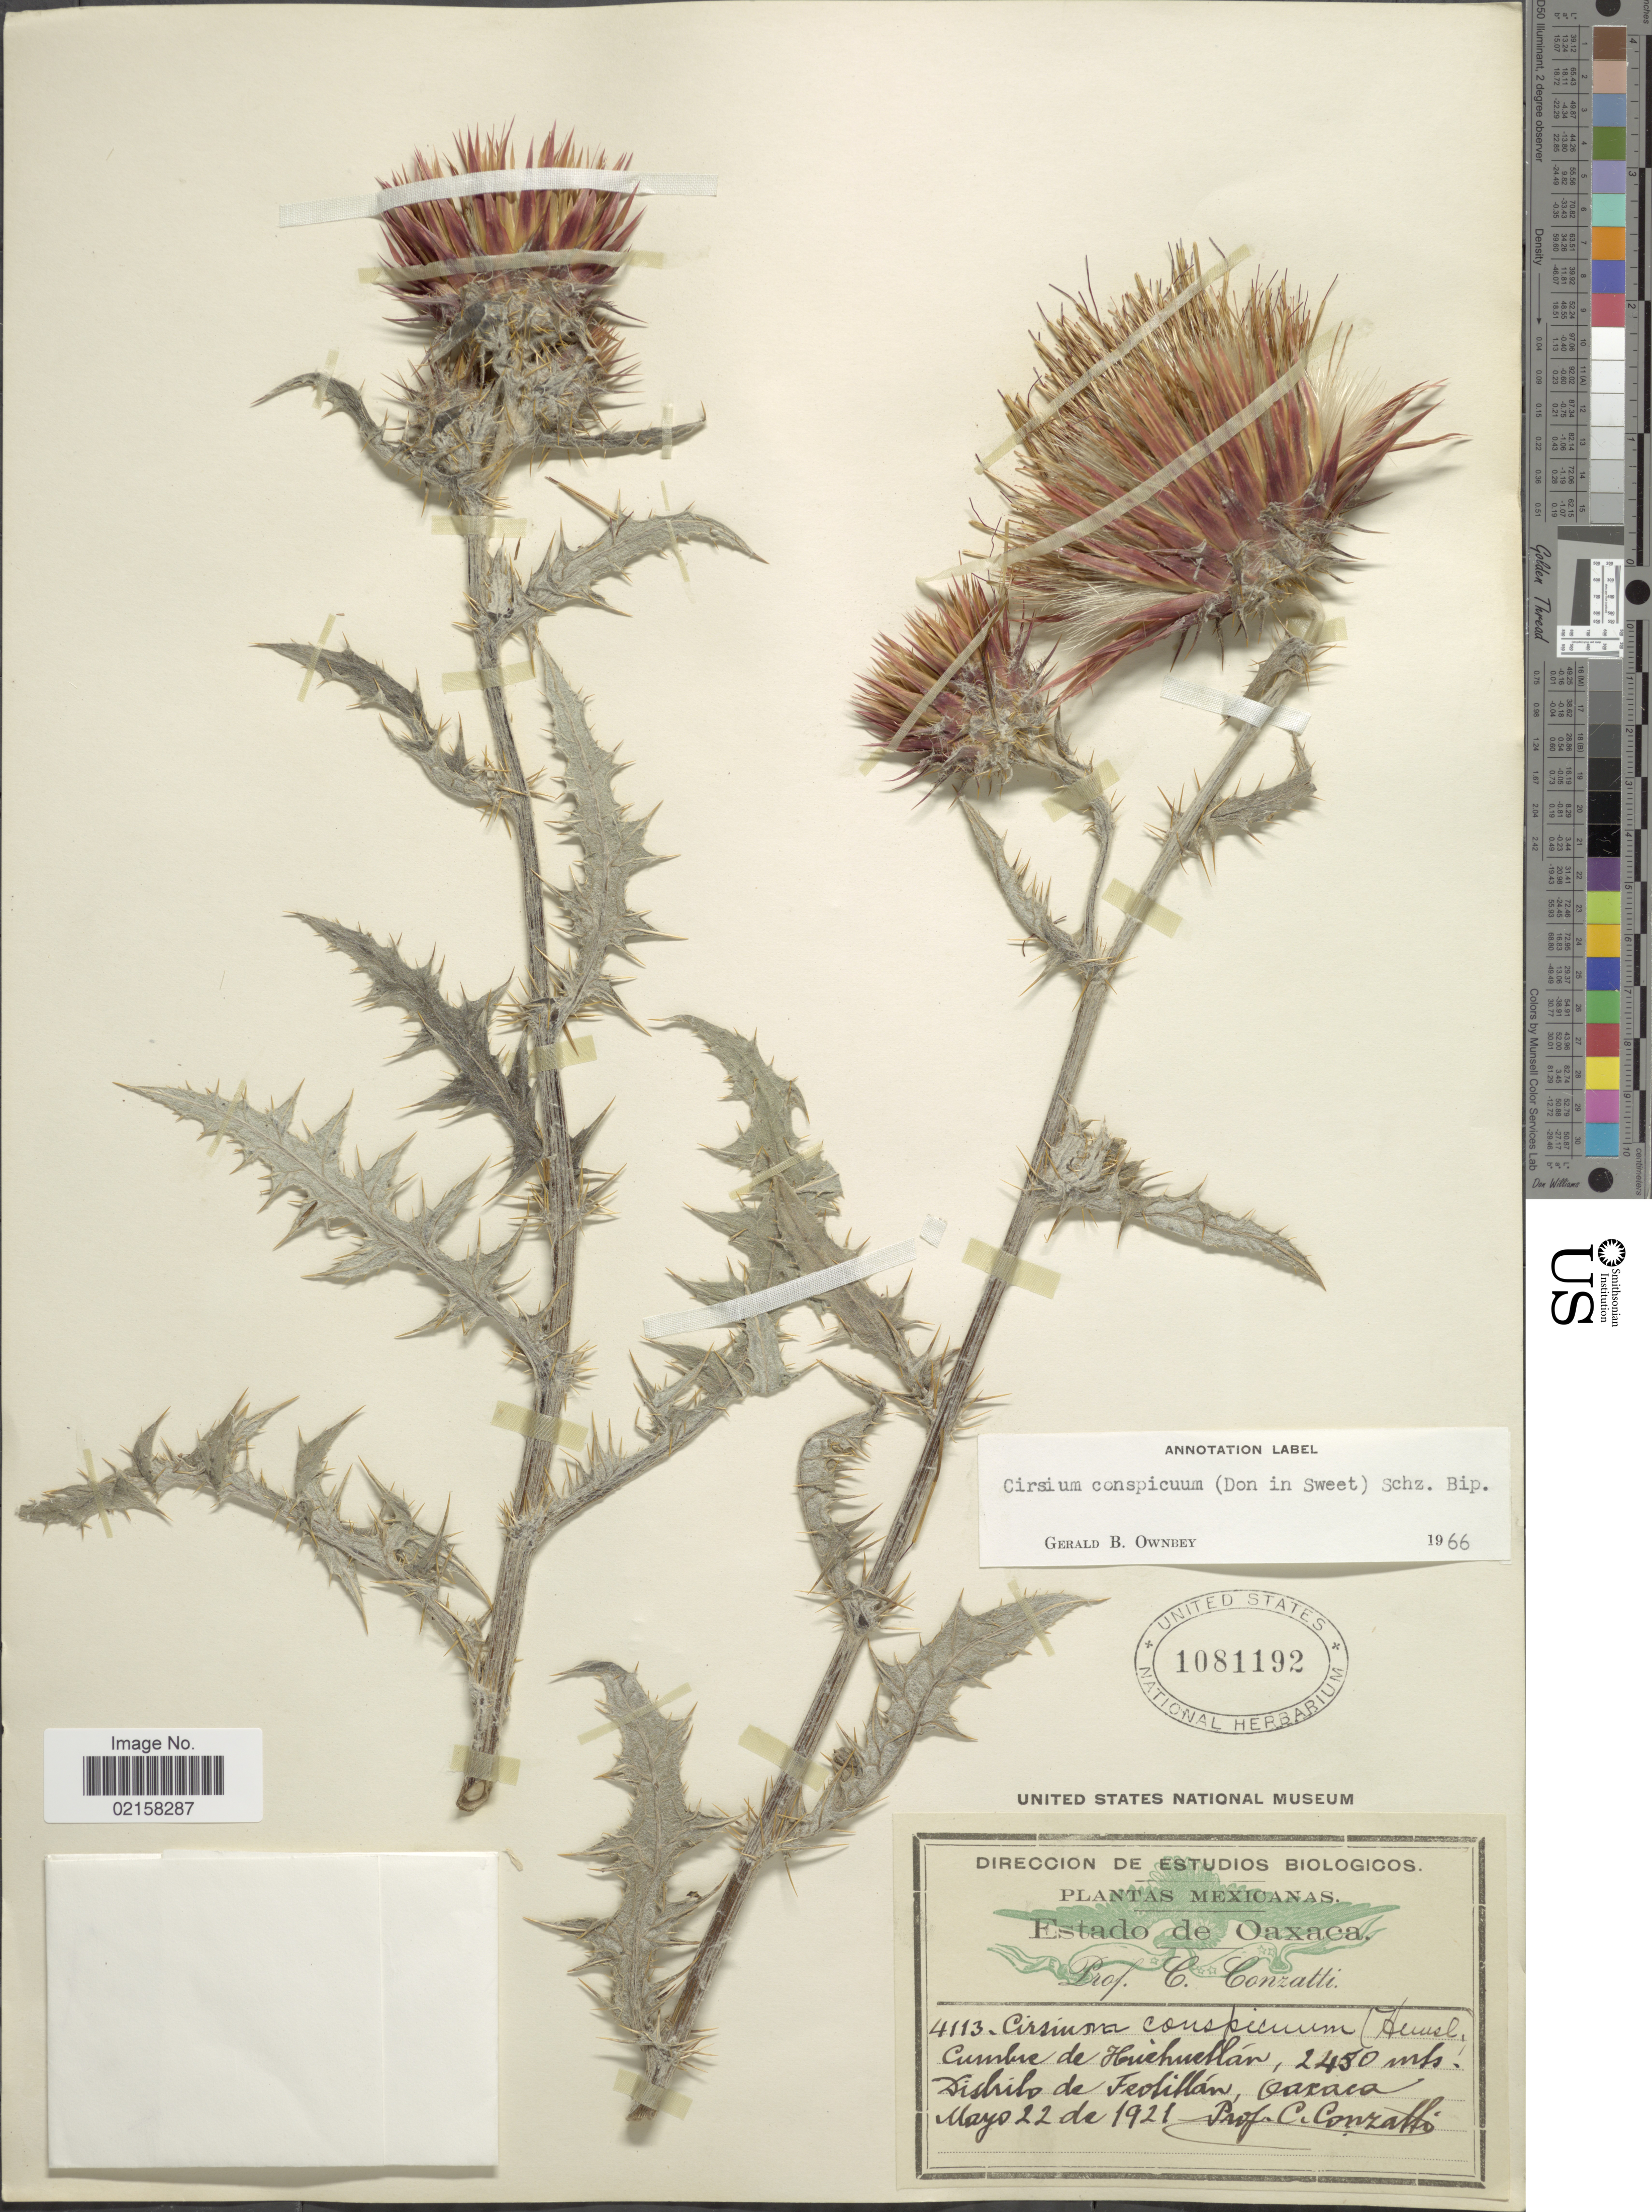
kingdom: Plantae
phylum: Tracheophyta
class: Magnoliopsida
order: Asterales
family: Asteraceae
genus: Cirsium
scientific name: Cirsium conspicuum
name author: (G. Don) Sch. Bip.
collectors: C. Conzatti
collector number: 4113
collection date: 1921-01-22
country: Mexico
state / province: Oaxaca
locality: Cumbre de Huehuetlán, Distrito de Teotitlan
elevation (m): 2450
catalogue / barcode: US 1081192